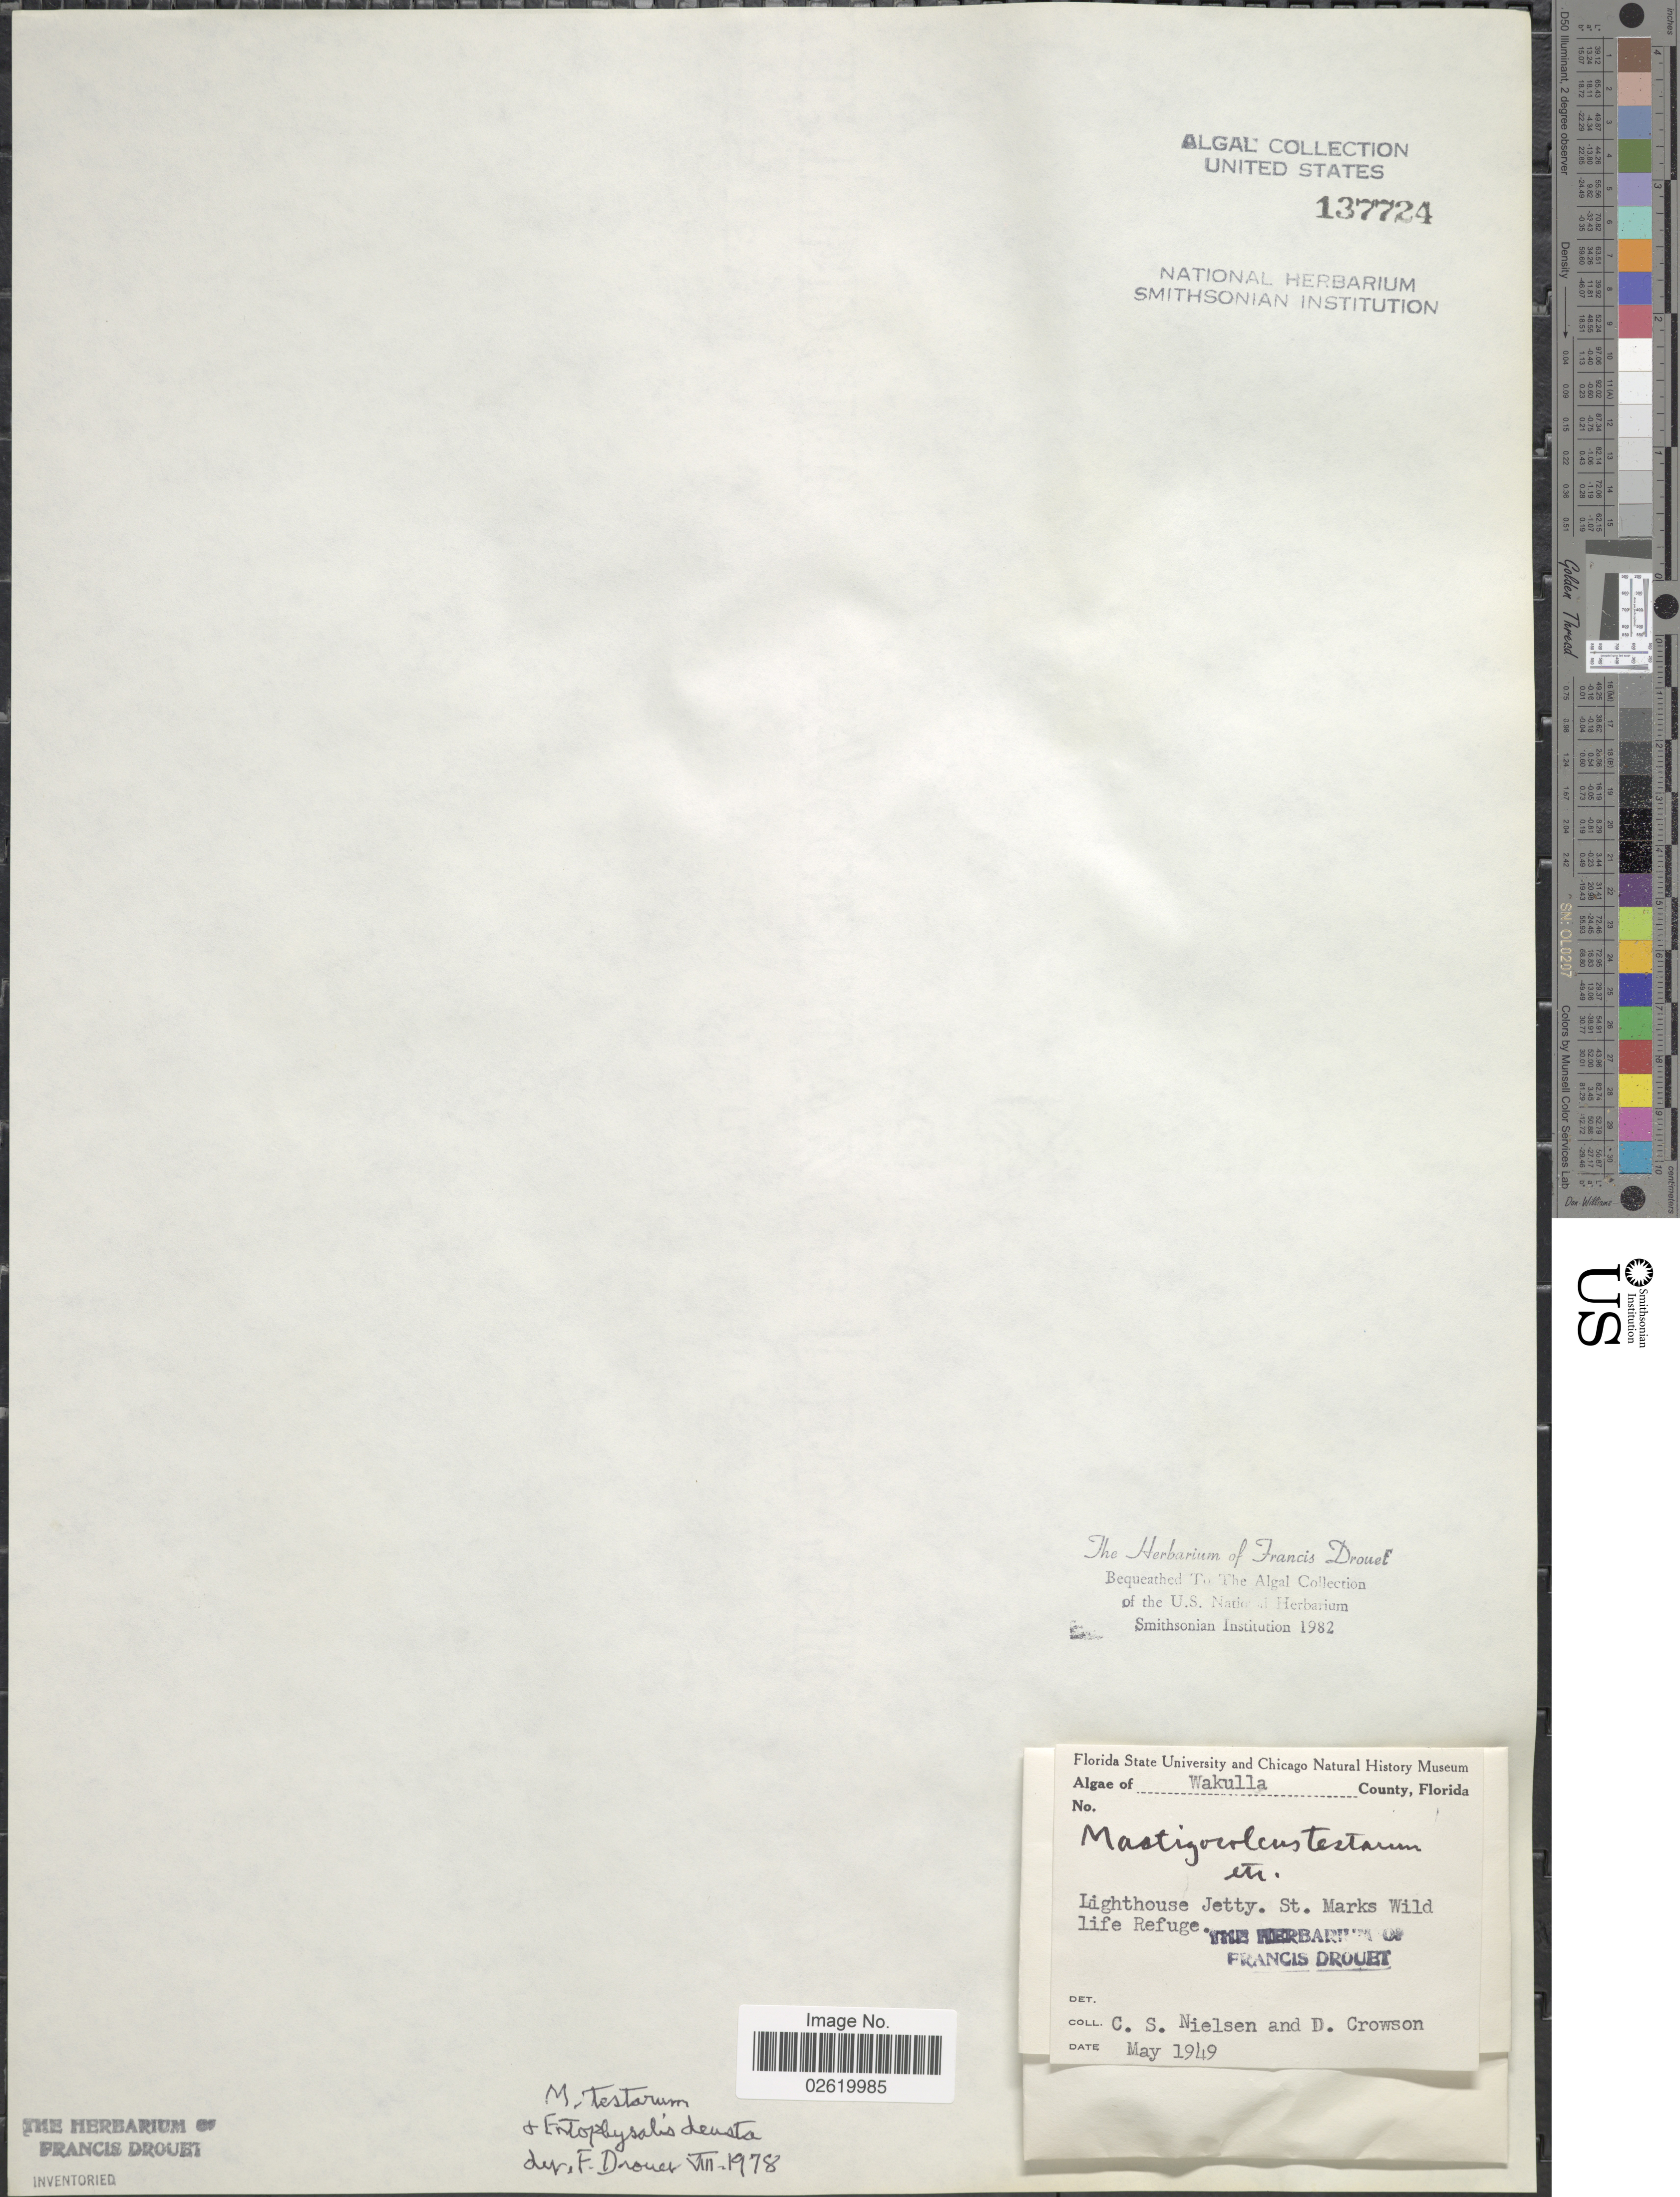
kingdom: Bacteria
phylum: Cyanobacteria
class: Cyanobacteriia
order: Cyanobacteriales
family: Nostochopsidaceae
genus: Mastigocoleus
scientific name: Mastigocoleus testarum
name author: Lagerh.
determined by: Drouet, F. E.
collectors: C. S. Nielsen & D. Crowson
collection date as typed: May 1949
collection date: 1949-05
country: United States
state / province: Florida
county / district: Wakulla County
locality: St. Marks Wildlife Refuge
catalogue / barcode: US 137724